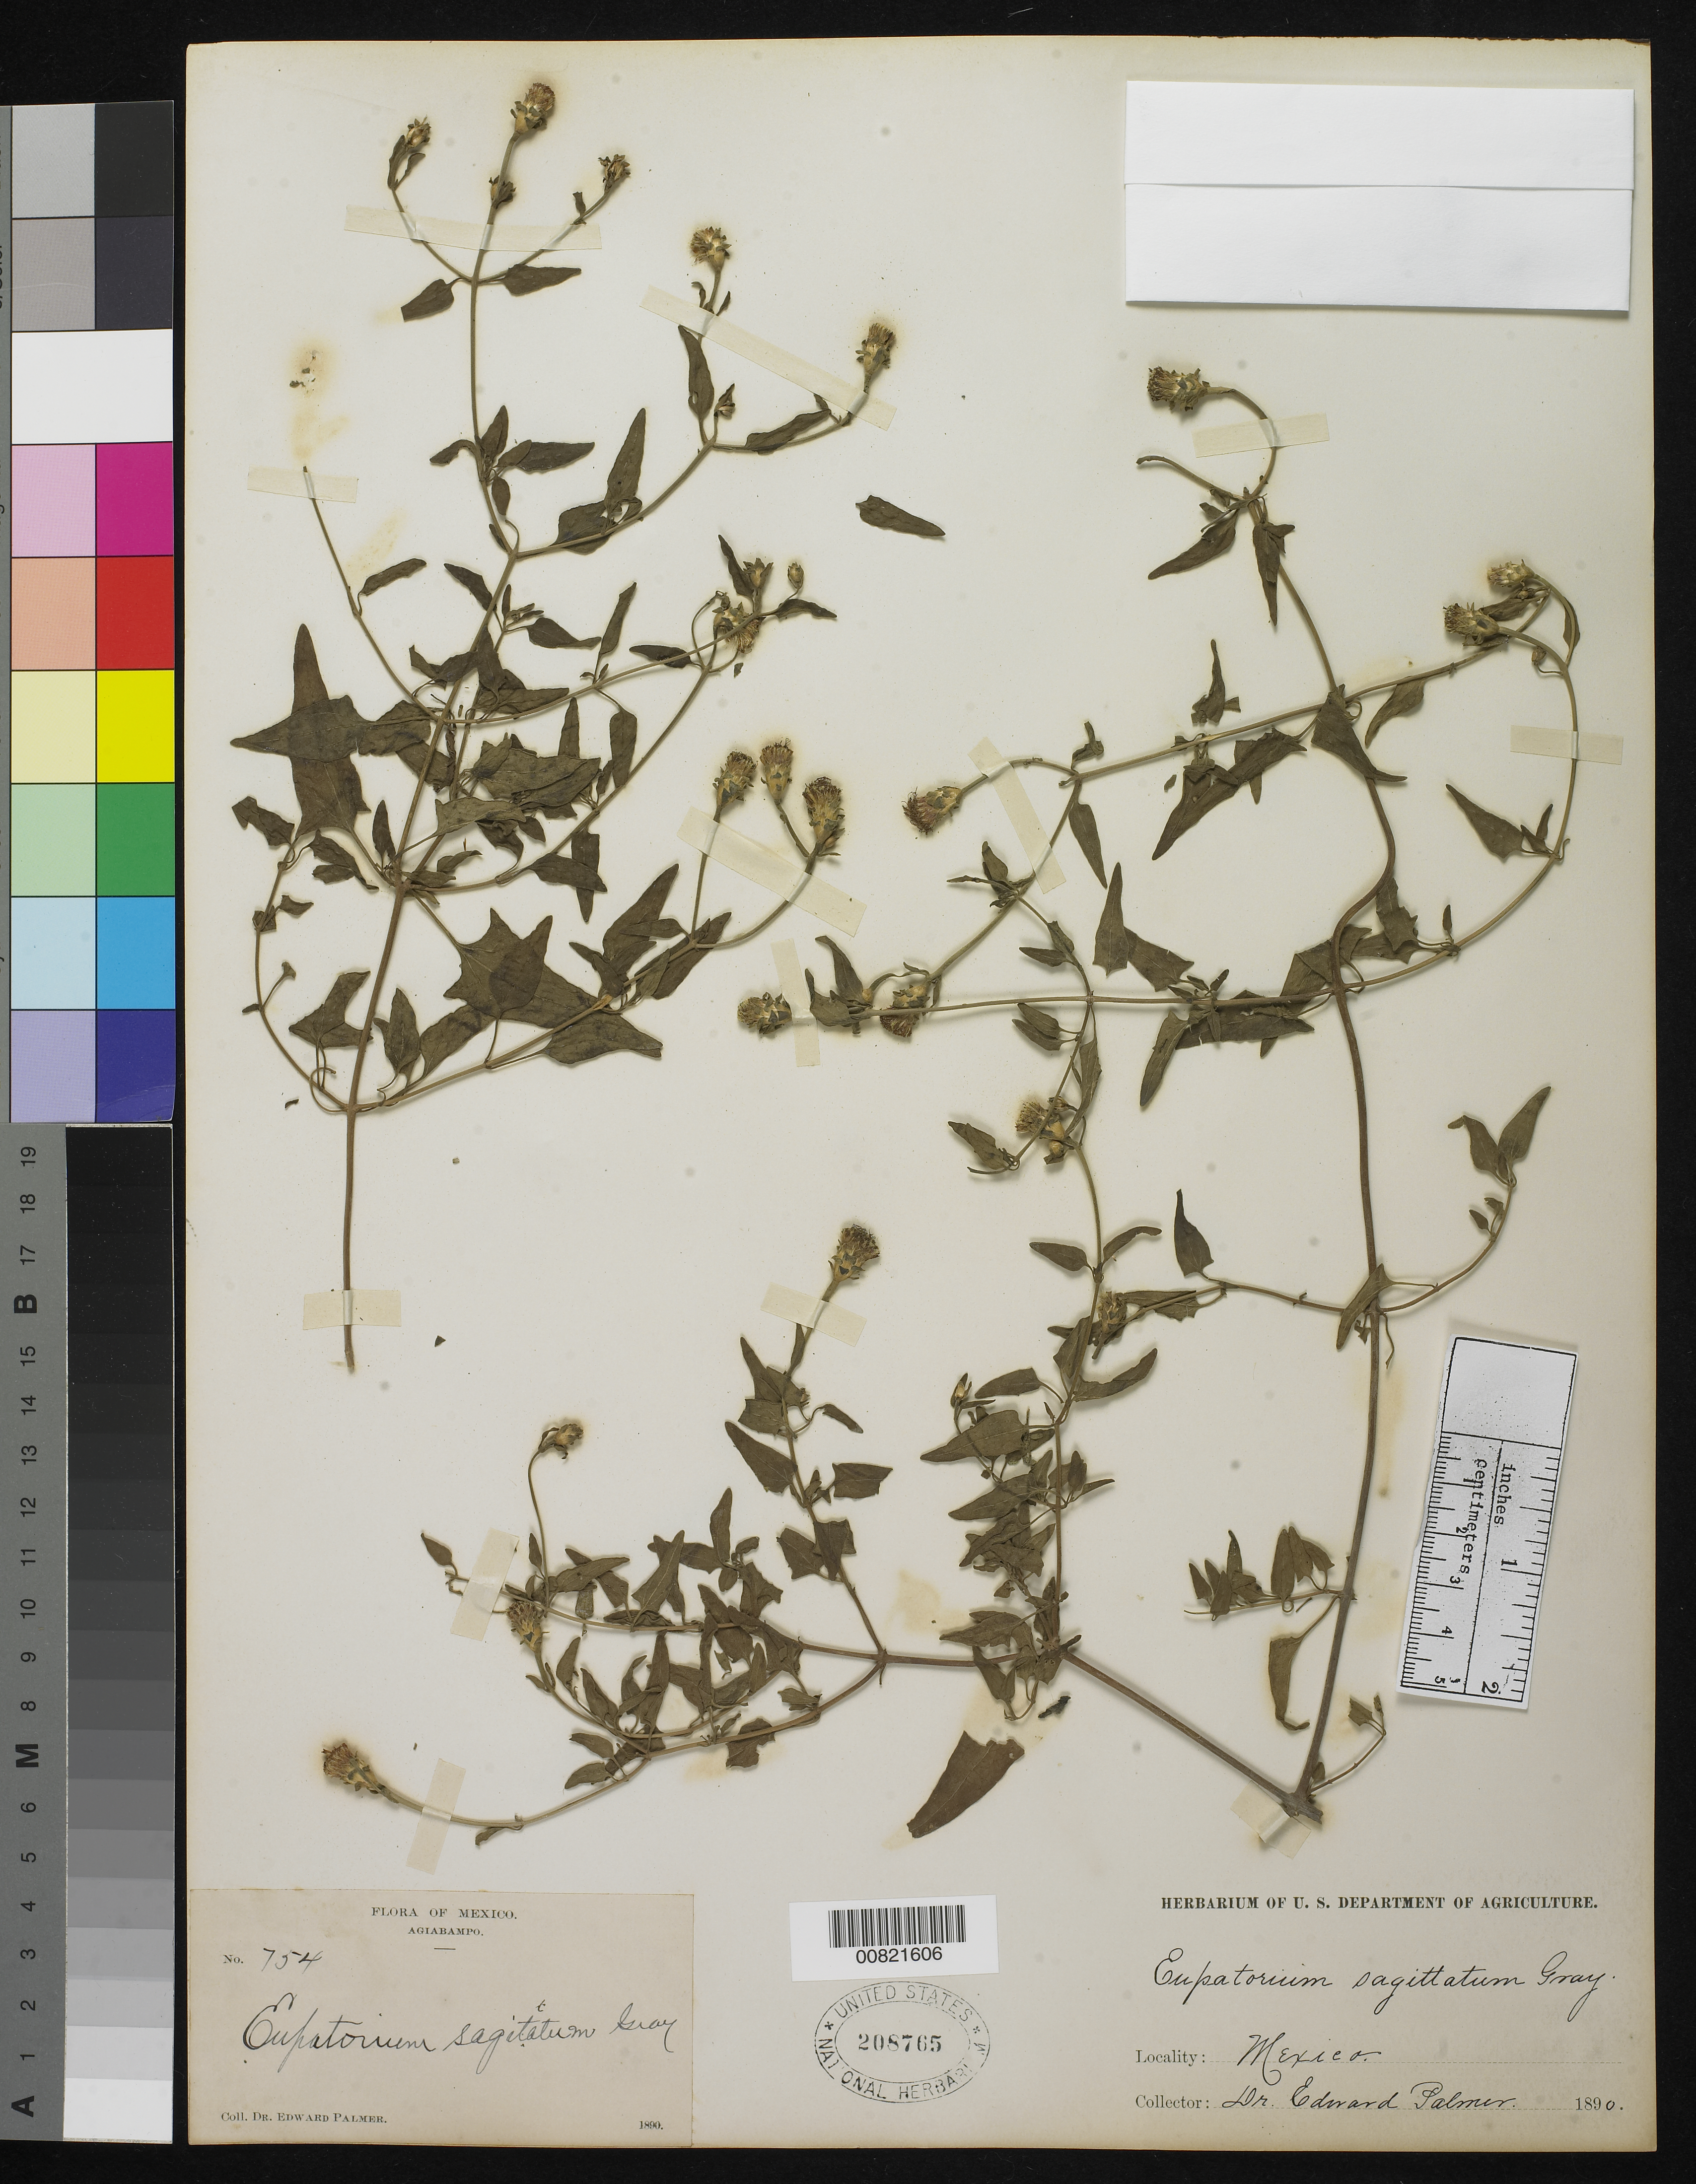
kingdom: Plantae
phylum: Tracheophyta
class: Magnoliopsida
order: Asterales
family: Asteraceae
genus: Chromolaena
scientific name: Chromolaena sagittata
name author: (A. Gray) R.M. King & H. Rob.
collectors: E. Palmer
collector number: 754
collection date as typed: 1890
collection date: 1890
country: Mexico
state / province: Sonora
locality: Agiabampo, Sonora.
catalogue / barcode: US 208765